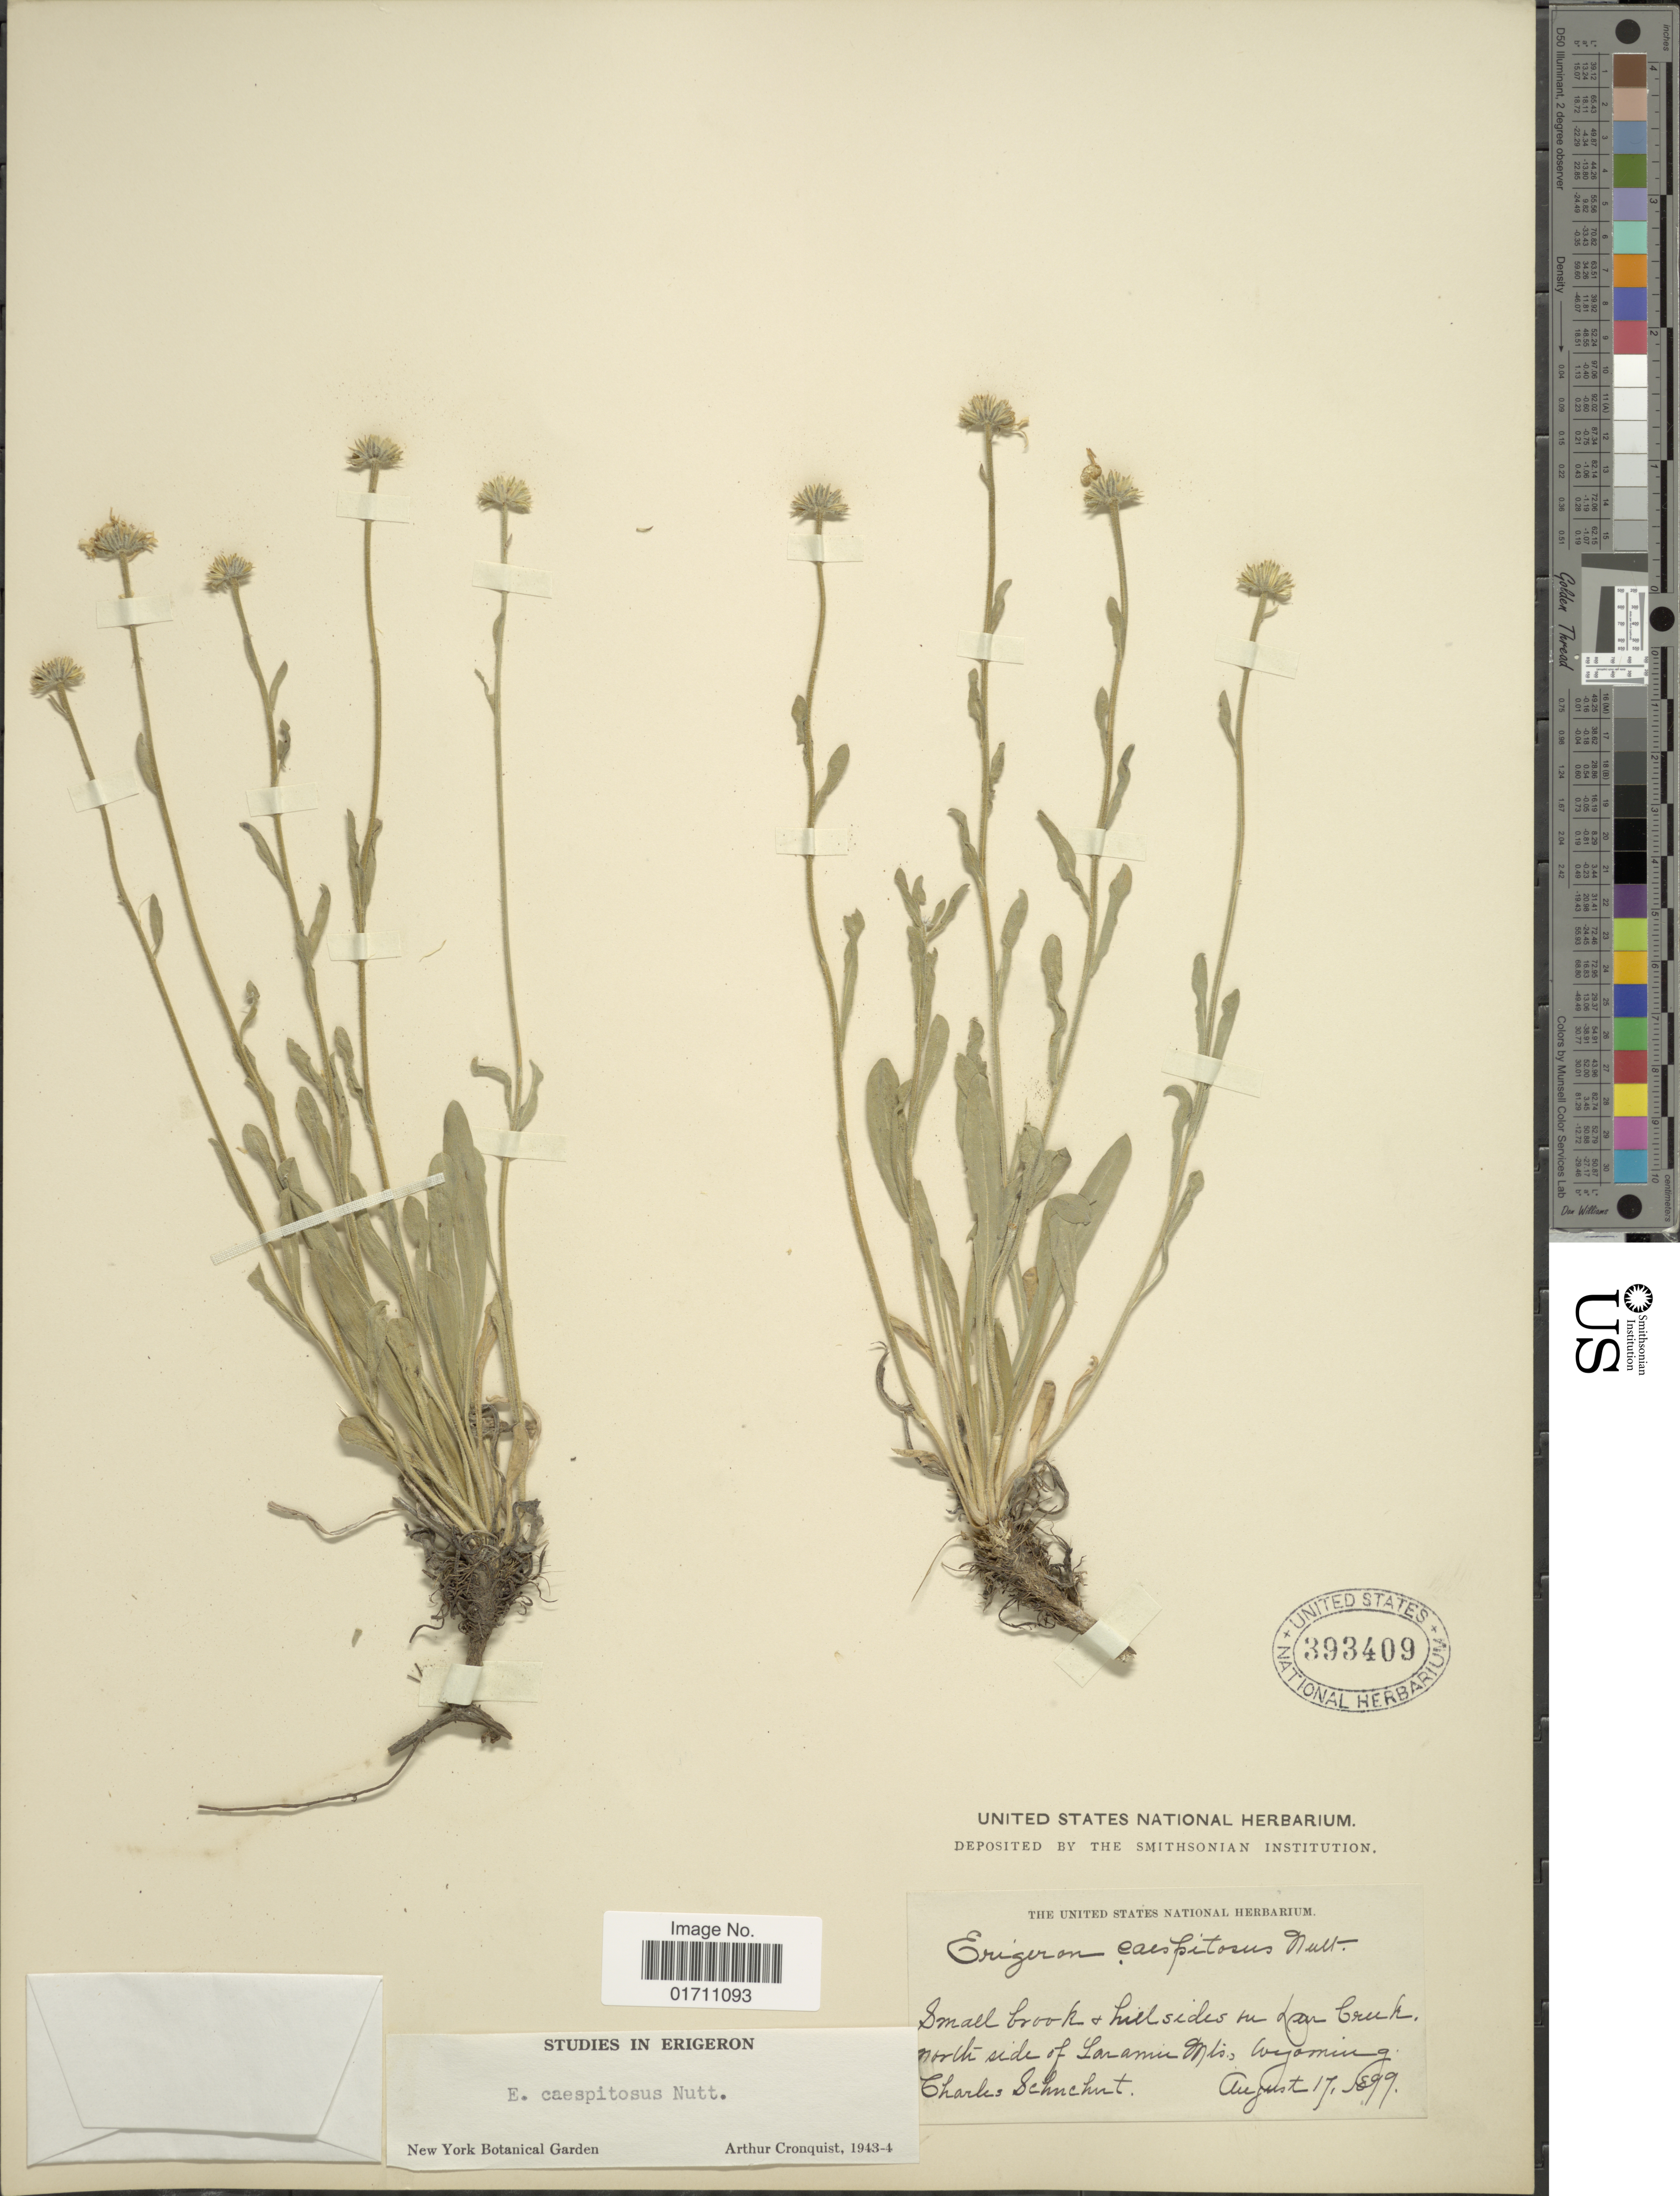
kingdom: Plantae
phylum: Tracheophyta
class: Magnoliopsida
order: Asterales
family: Asteraceae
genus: Erigeron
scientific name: Erigeron caespitosus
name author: Nutt.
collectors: C. Schuchert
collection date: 1899-08-17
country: United States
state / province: Wyoming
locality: Small brook + hillsides on Leer Creek north side of Laramu Mts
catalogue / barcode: US 3939409